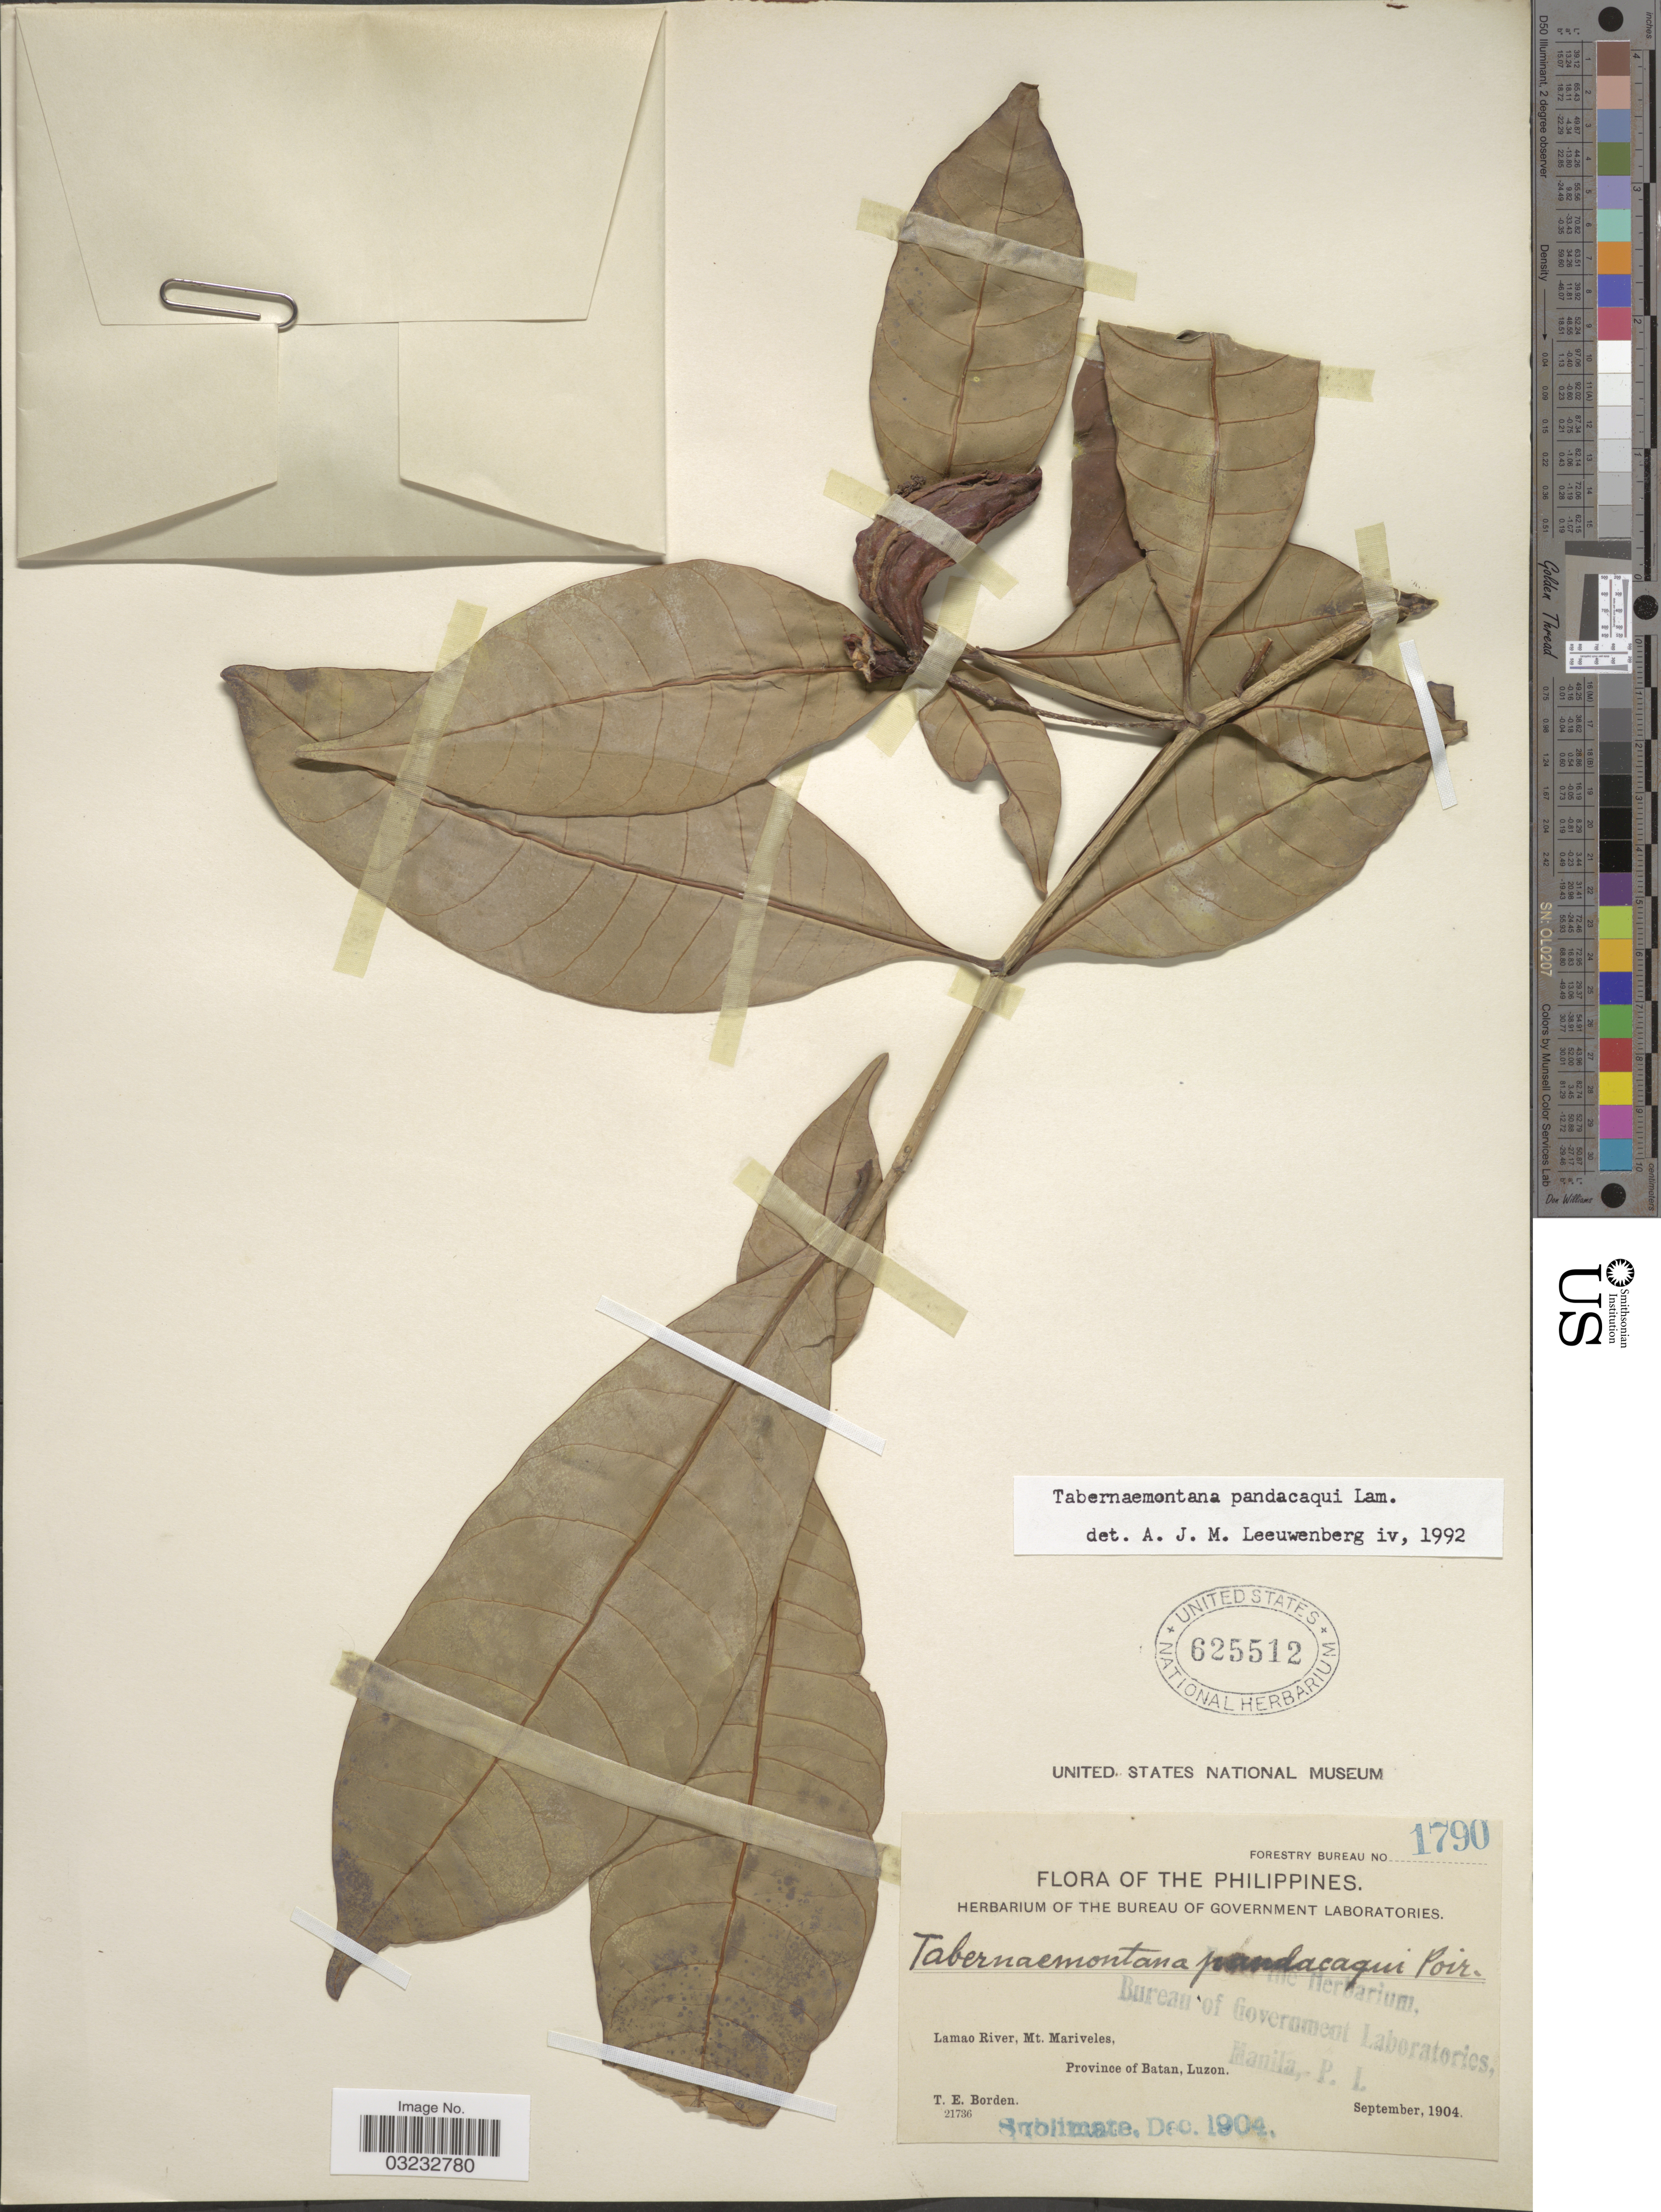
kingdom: Plantae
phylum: Tracheophyta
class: Magnoliopsida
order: Gentianales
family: Apocynaceae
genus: Tabernaemontana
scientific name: Tabernaemontana pandacaqui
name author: Poir.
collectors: T. E. Borden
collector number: Forestry Bureau 1790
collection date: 1904-09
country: Philippines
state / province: Cagayan Valley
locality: Lamao River, Mt. Mariveles, Province of Batan, Luzon.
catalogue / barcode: US 625512